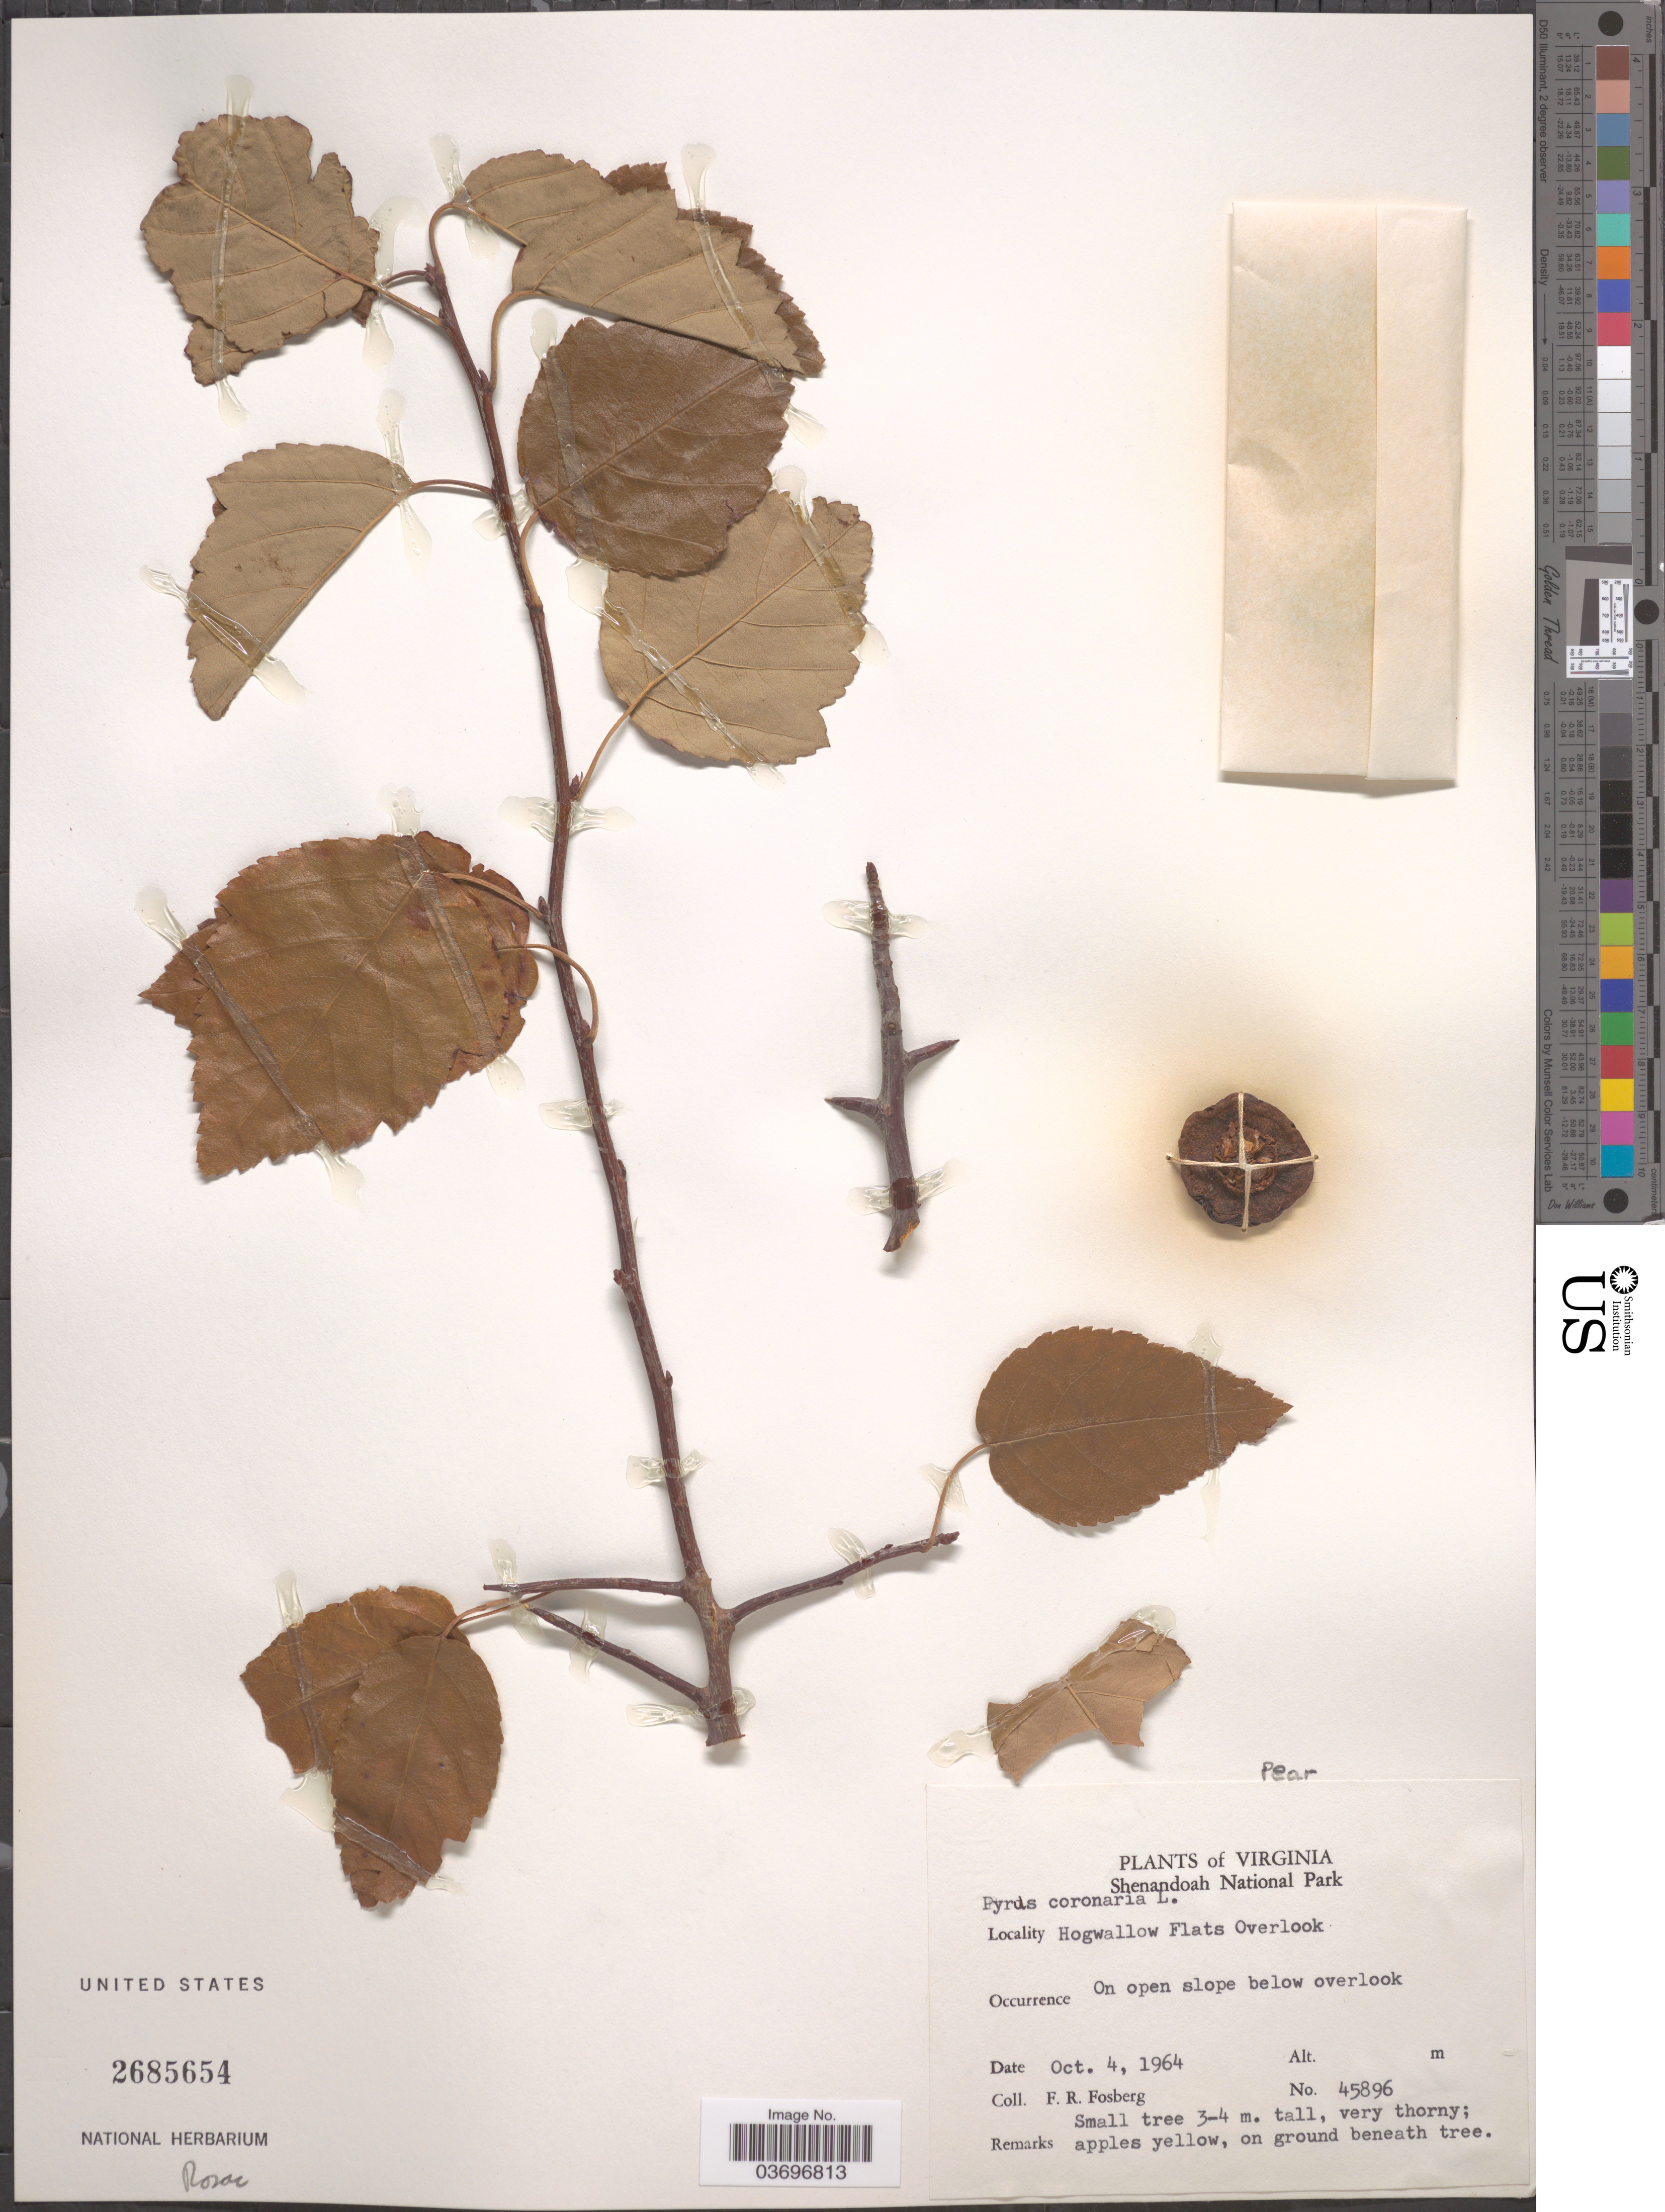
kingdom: Plantae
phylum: Tracheophyta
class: Magnoliopsida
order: Rosales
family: Rosaceae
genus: Malus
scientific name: Malus coronaria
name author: (L.) Mill.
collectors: F. R. Fosberg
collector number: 45896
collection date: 1964-10-04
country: United States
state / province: Virginia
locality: Shenandoah National Park. Hogwallow Flats Overlook.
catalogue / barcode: US 2685654